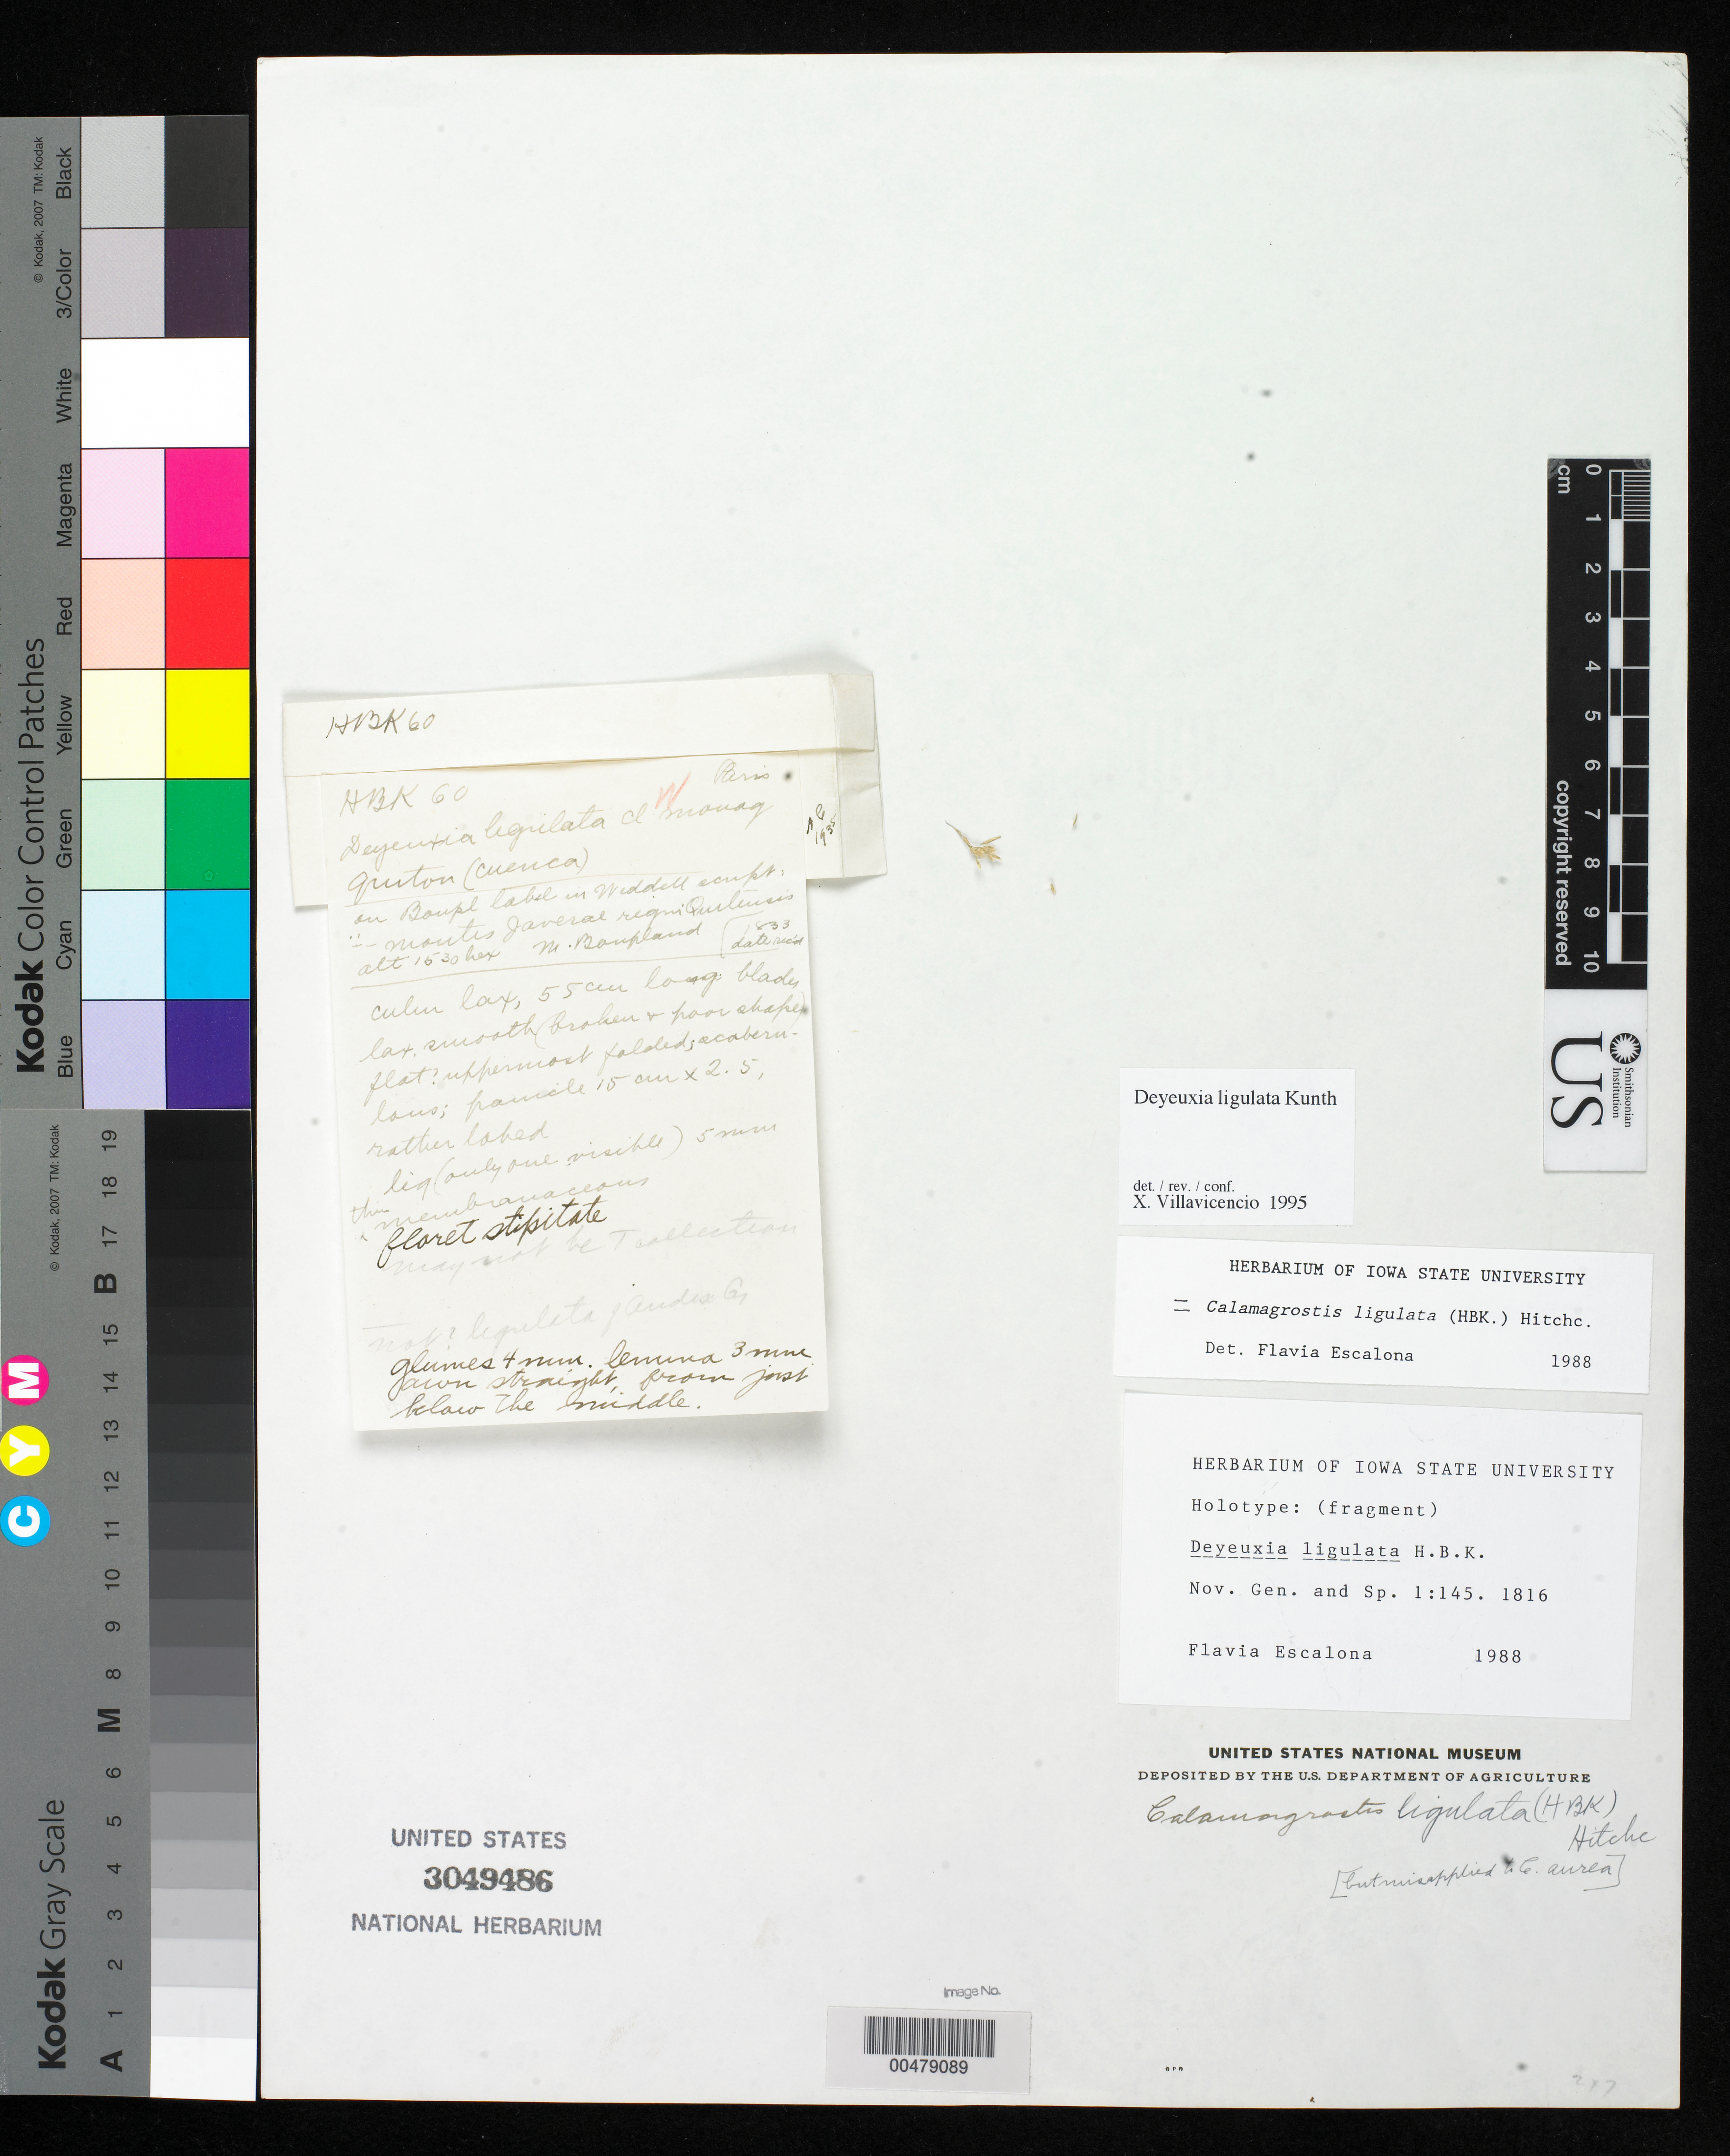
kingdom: Plantae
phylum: Tracheophyta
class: Liliopsida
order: Poales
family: Poaceae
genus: Deyeuxia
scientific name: Deyeuxia ligulata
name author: Kunth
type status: Type Fragment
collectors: A. J. A. Bonpland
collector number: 60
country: Ecuador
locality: Montis Javeral regni Quitensis.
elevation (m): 466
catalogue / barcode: US 3049486